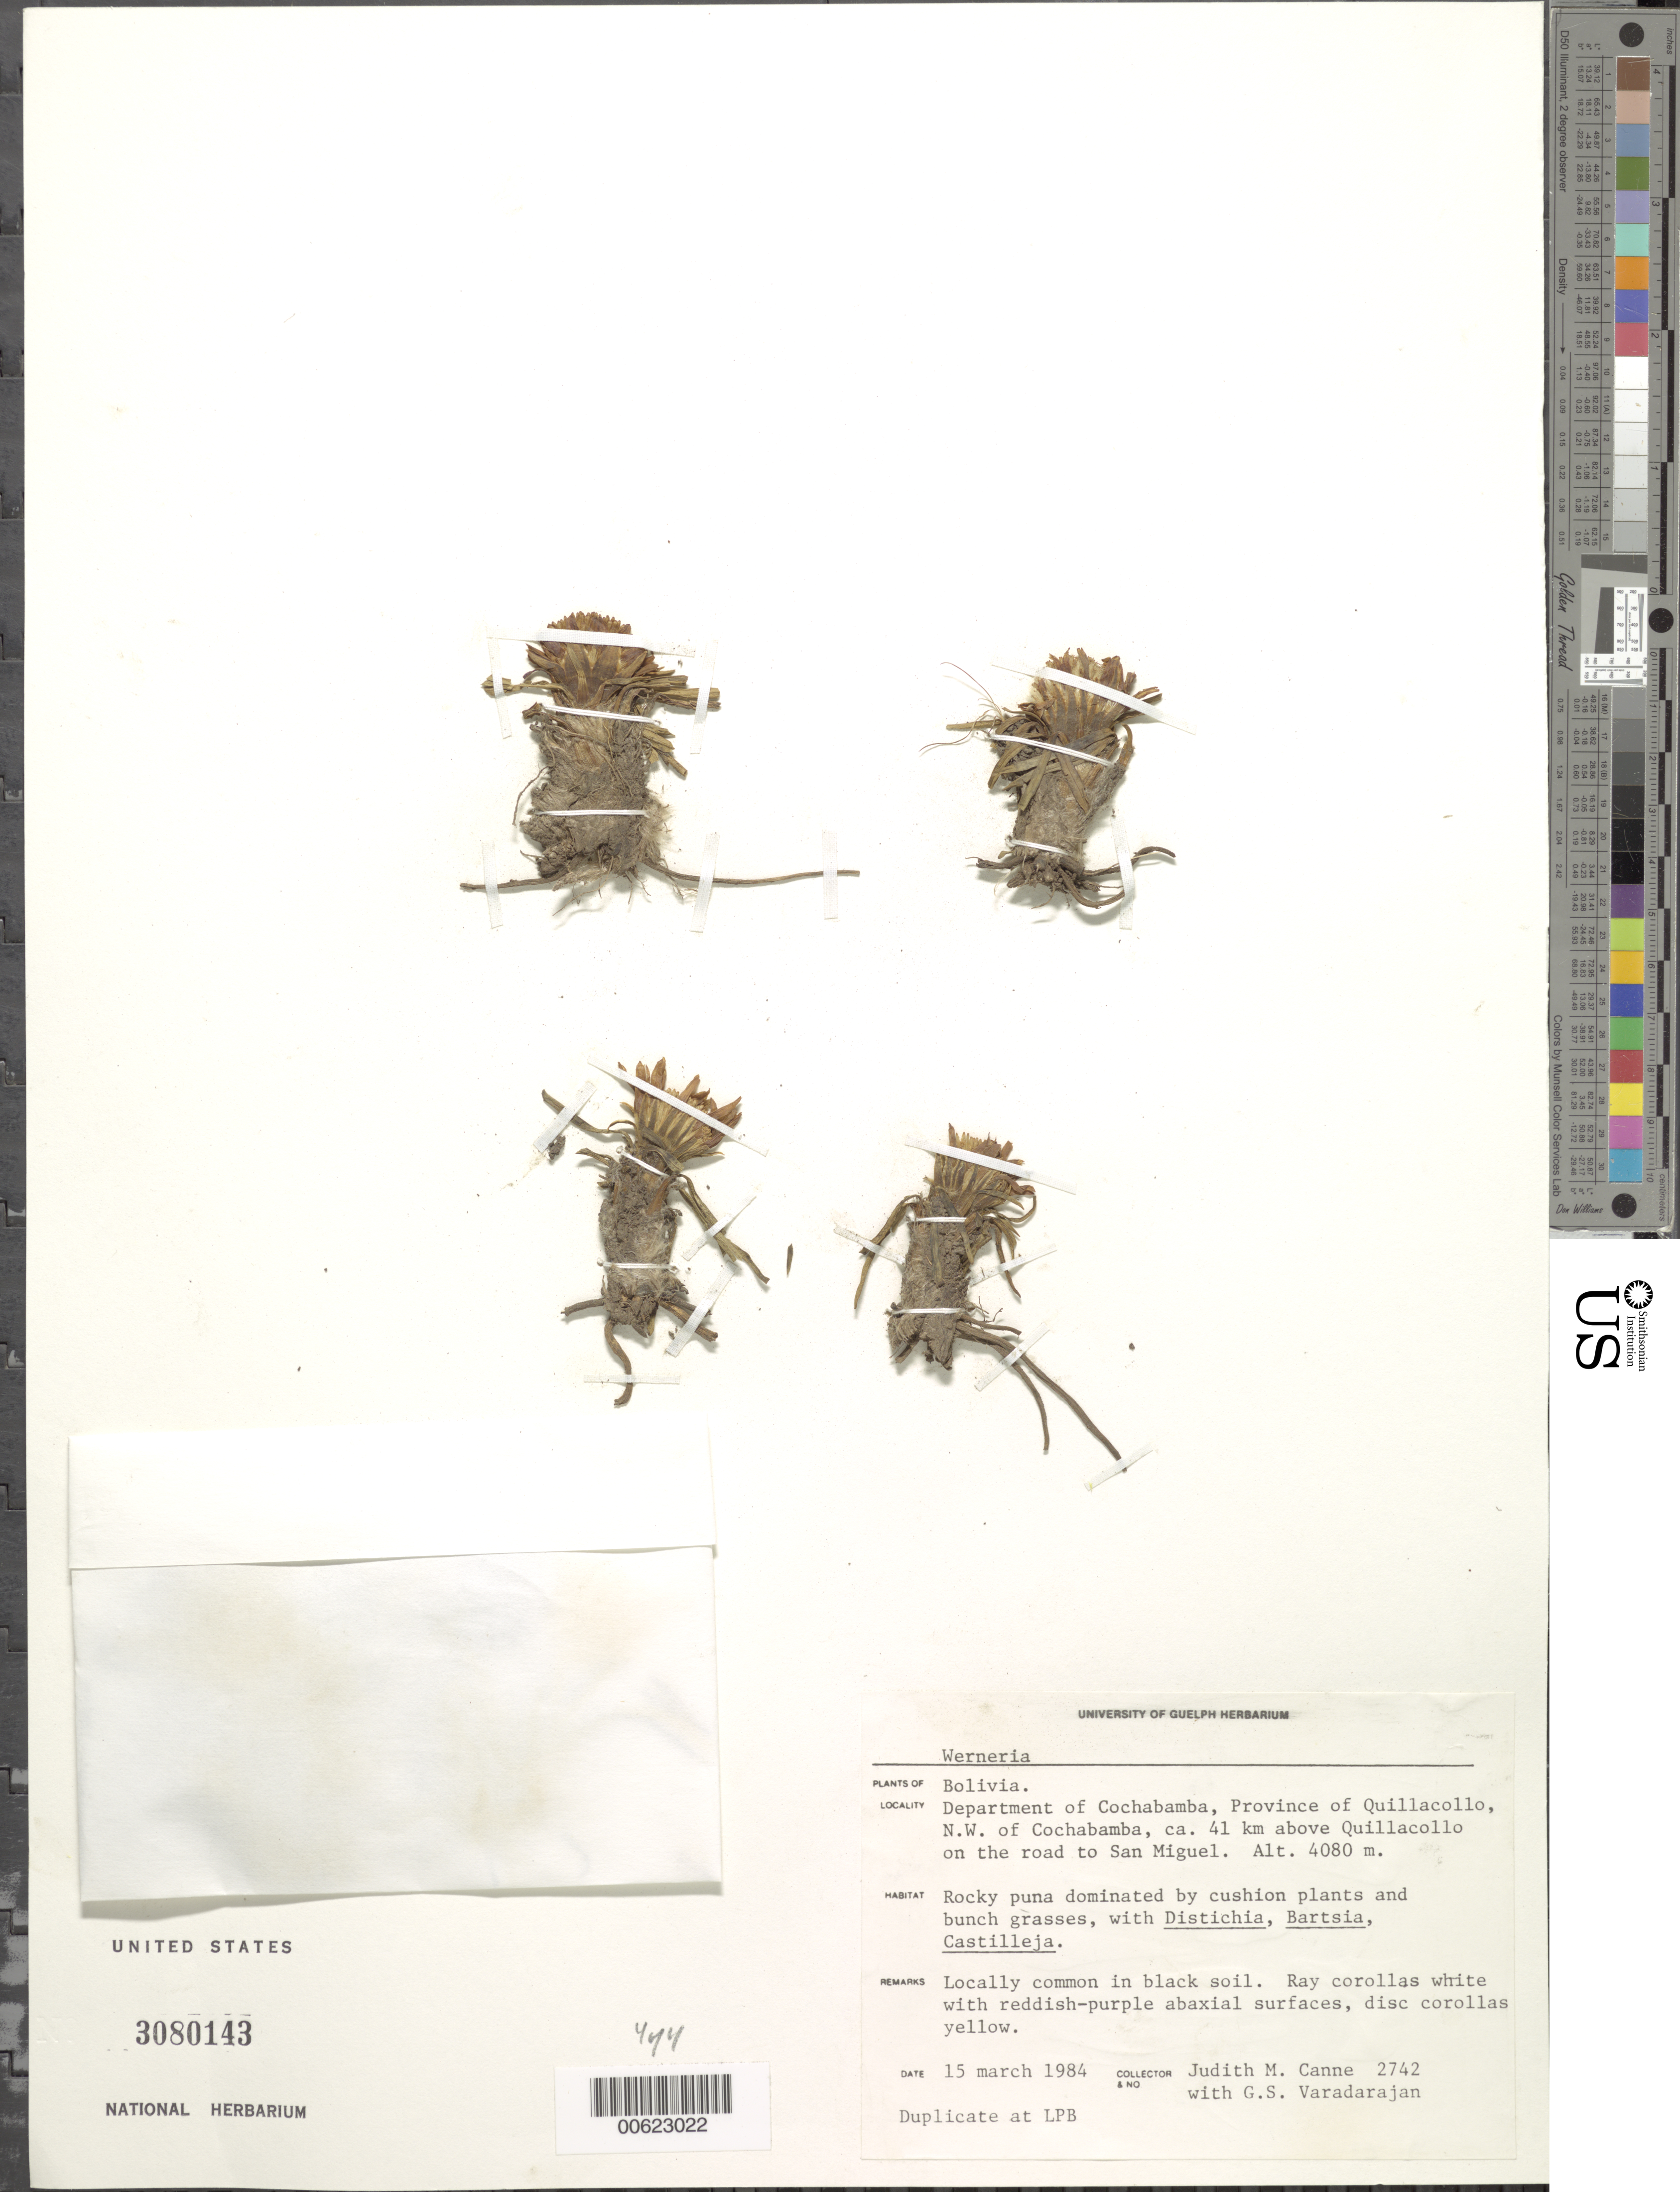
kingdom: Plantae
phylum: Tracheophyta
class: Magnoliopsida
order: Asterales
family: Asteraceae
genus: Werneria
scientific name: Werneria sp.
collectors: J. M. Canne-Hilliker & G. S. Varadarajan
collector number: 2742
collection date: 1984-03-15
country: Bolivia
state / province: Cochabamba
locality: Prov. Quillacollo, NW of Cochabamb, ca. 41 km above Quillacollo on the road to San Miquel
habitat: Rocky puna dominated by cushion plants and bunch grasses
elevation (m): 4080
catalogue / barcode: US 3080143